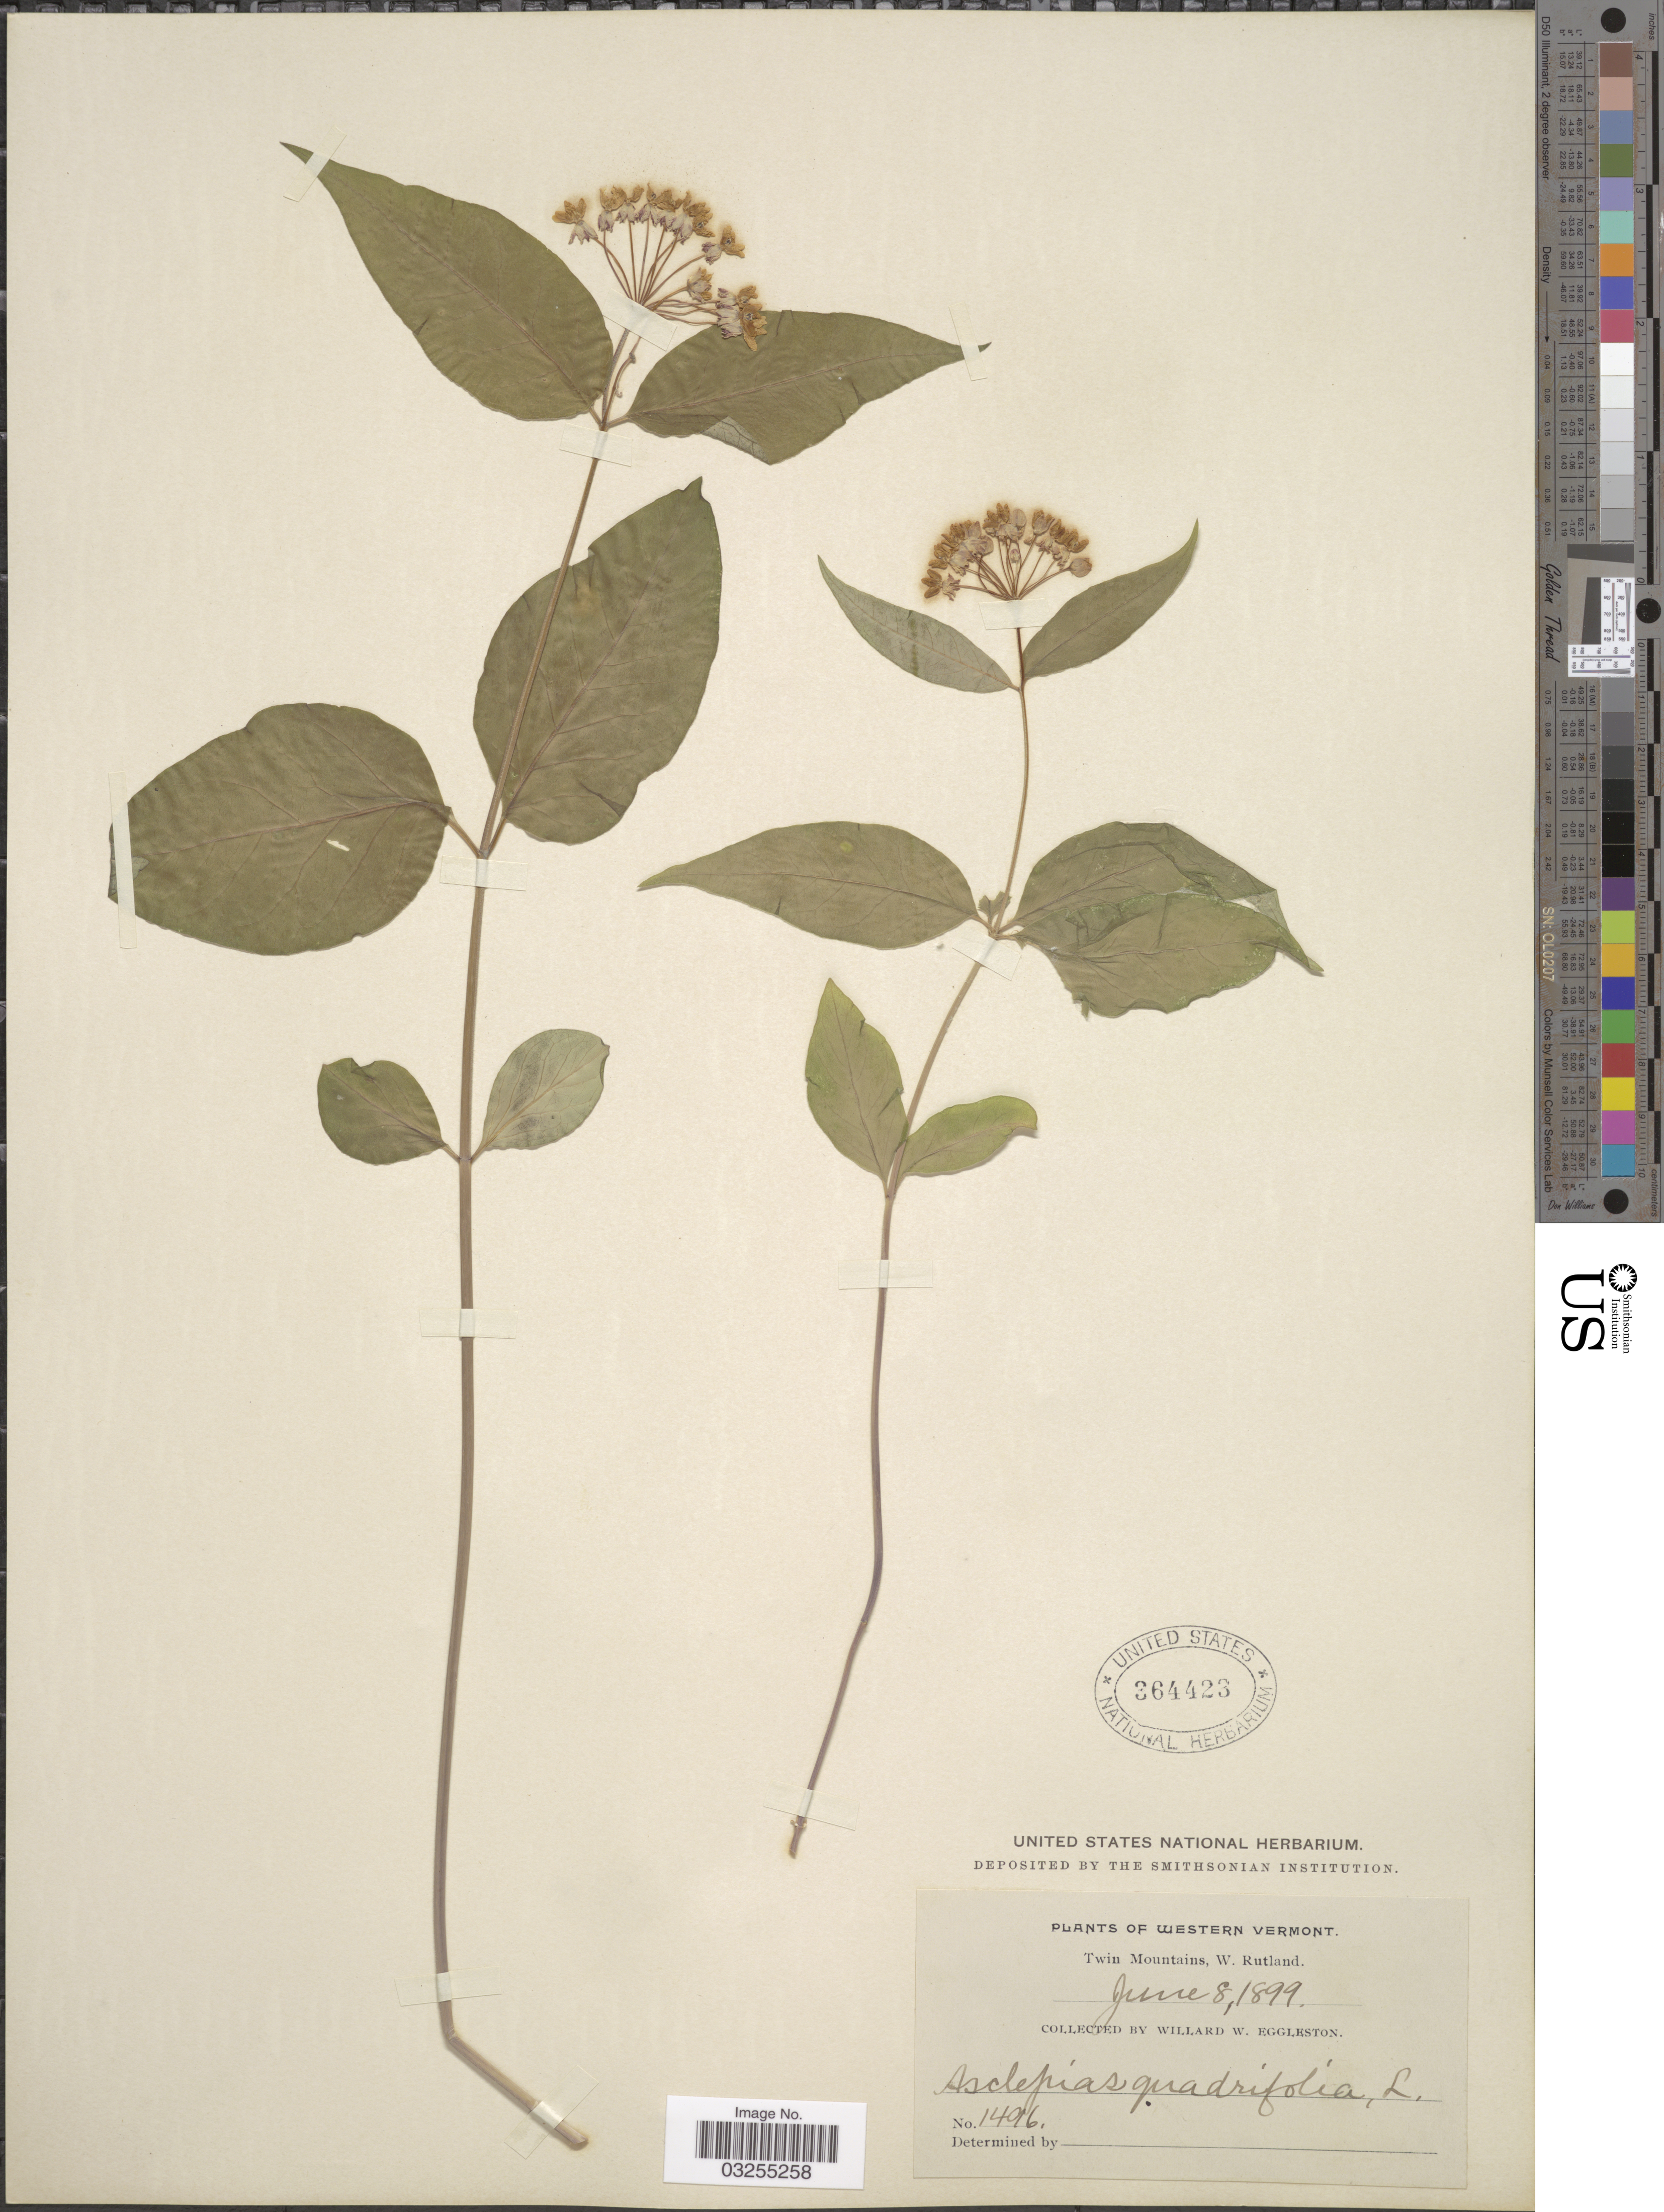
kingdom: Plantae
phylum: Tracheophyta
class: Magnoliopsida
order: Gentianales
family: Apocynaceae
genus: Asclepias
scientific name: Asclepias quadrifolia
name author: Jacq.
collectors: W. W. Eggleston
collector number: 1496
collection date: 1899-06-08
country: United States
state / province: Vermont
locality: Western Vermont. Twin Mountains, W. Rutland.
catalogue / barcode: US 364423